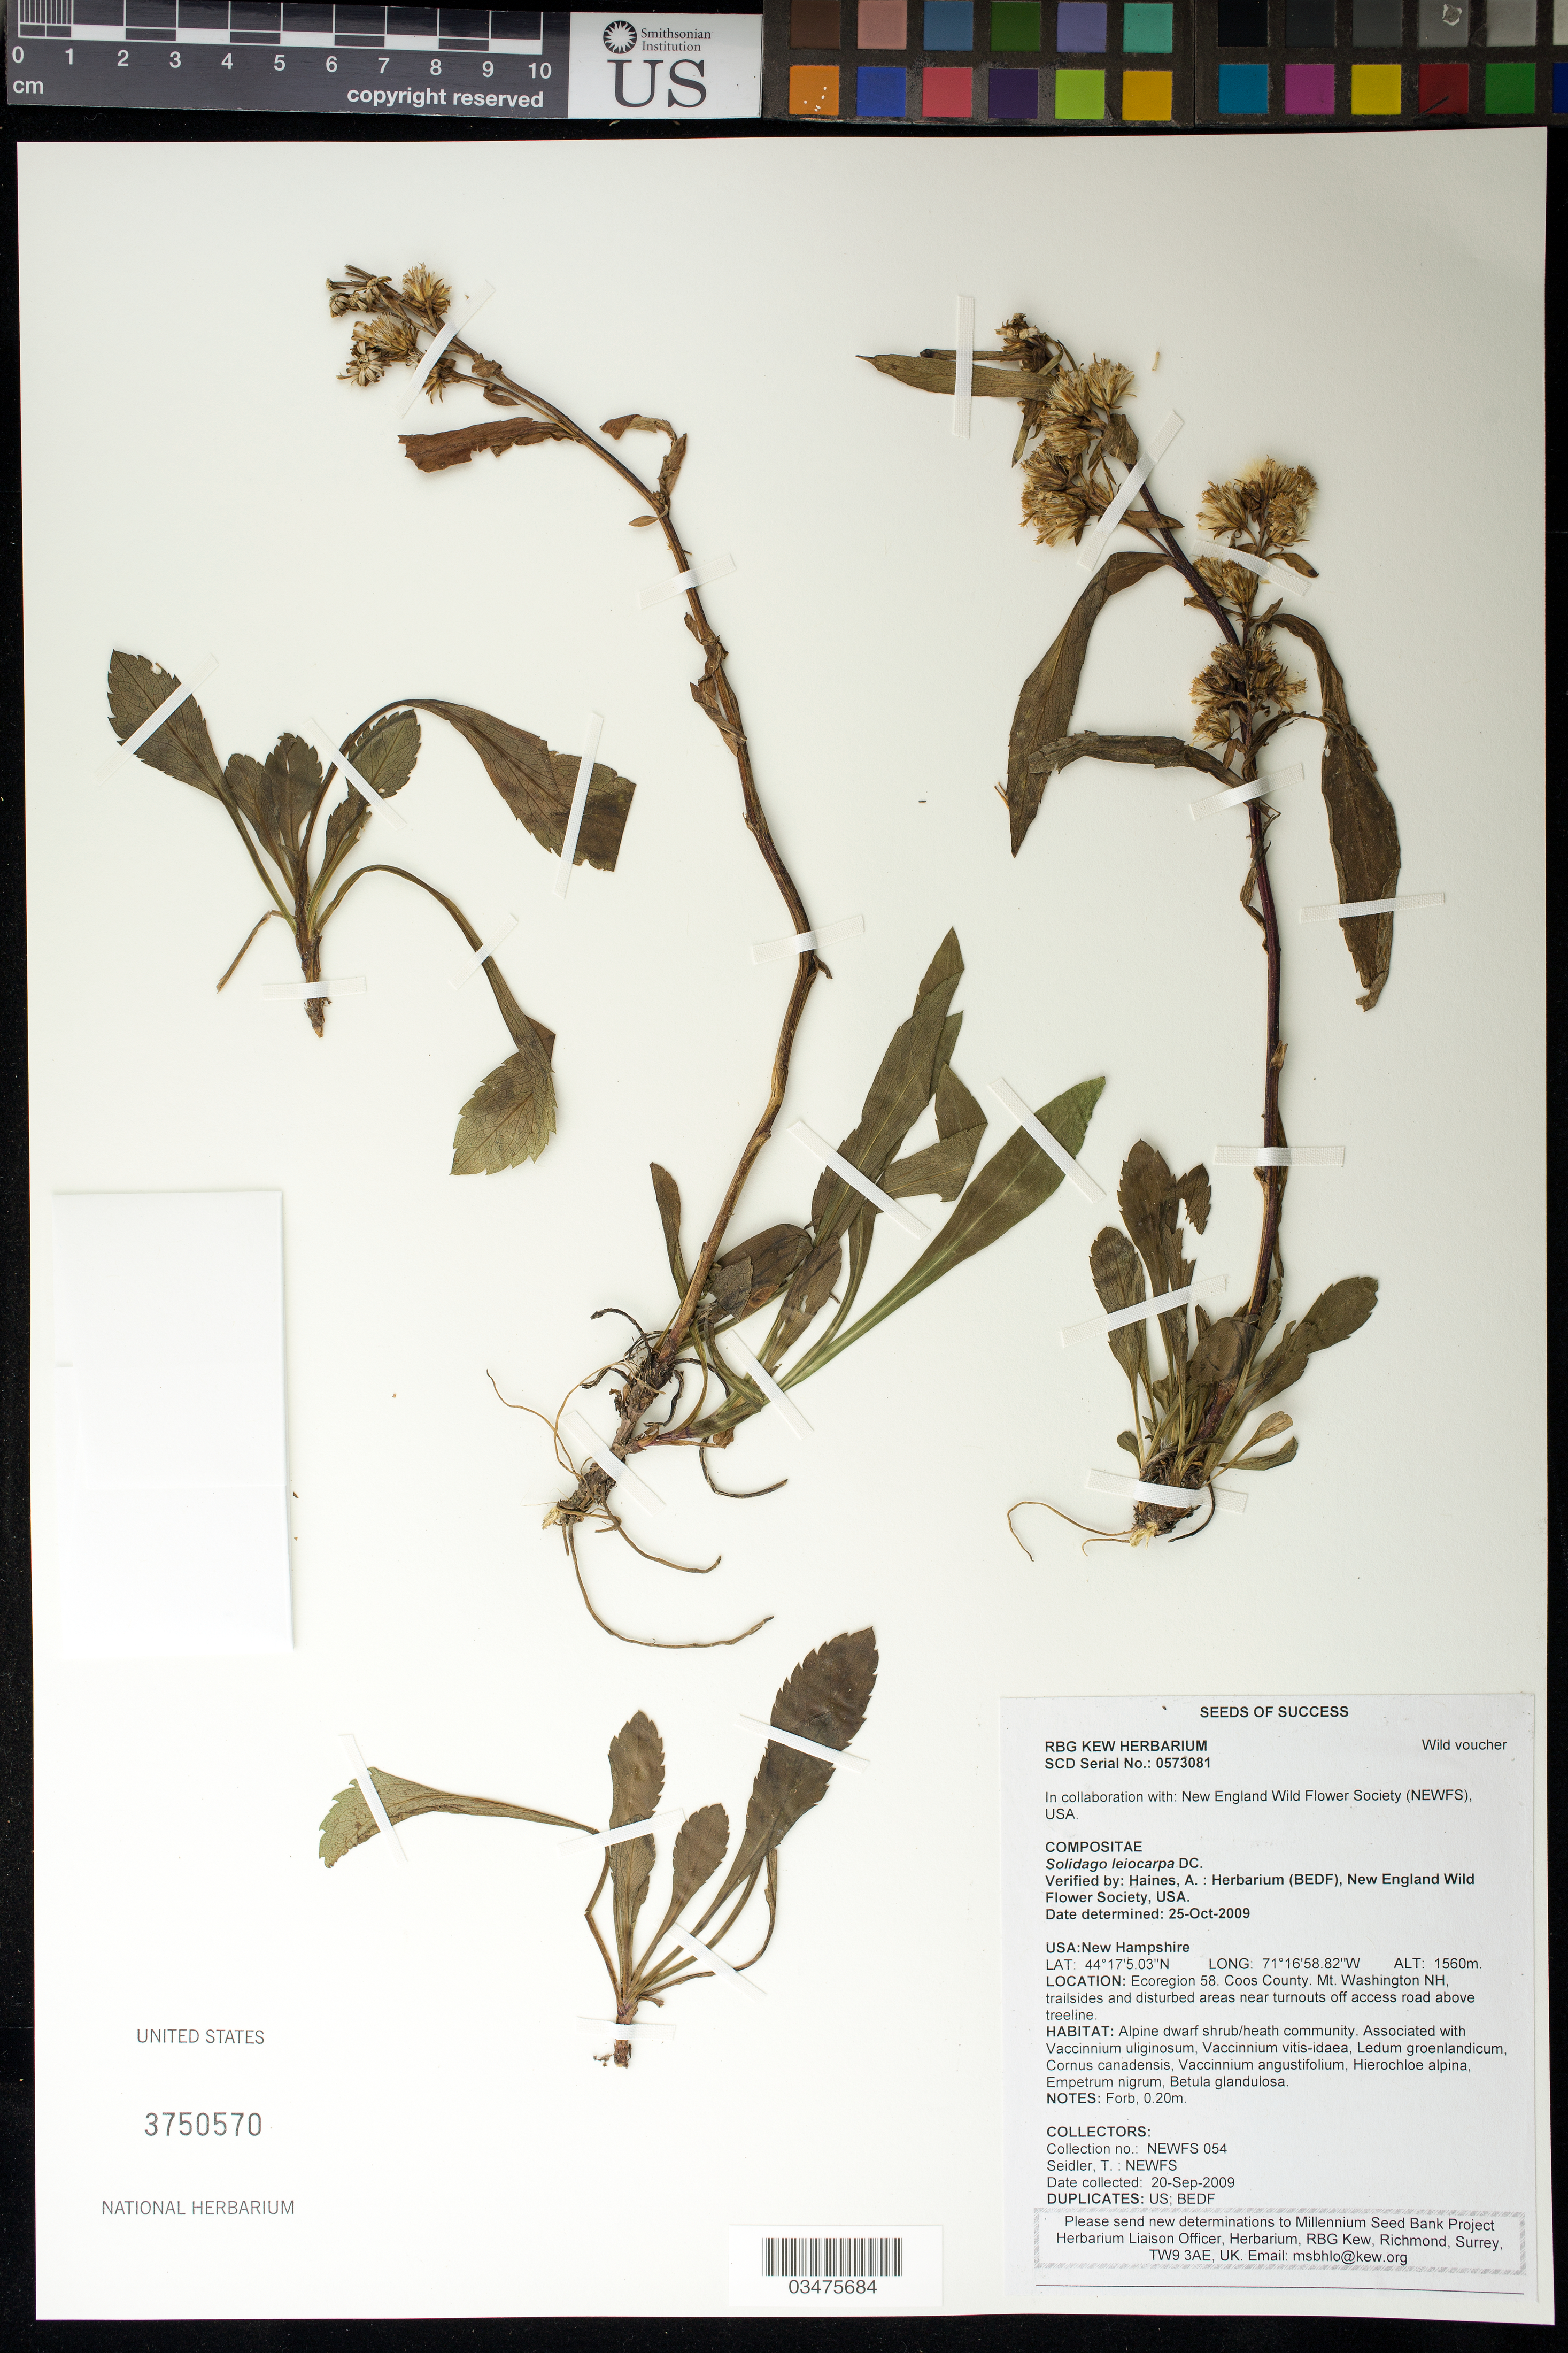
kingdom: Plantae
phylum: Tracheophyta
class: Magnoliopsida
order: Asterales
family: Asteraceae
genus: Solidago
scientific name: Solidago leiocarpa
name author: D.C.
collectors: T. Seidler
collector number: NEWFS 054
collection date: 2009-09-20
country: United States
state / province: New Hampshire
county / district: Coos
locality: Mt. Washington, trailsides and disturbed areas near turnouts off access road above treeline.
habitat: Alpine dwarf shrub/heath community.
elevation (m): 1560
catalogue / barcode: US 3750570